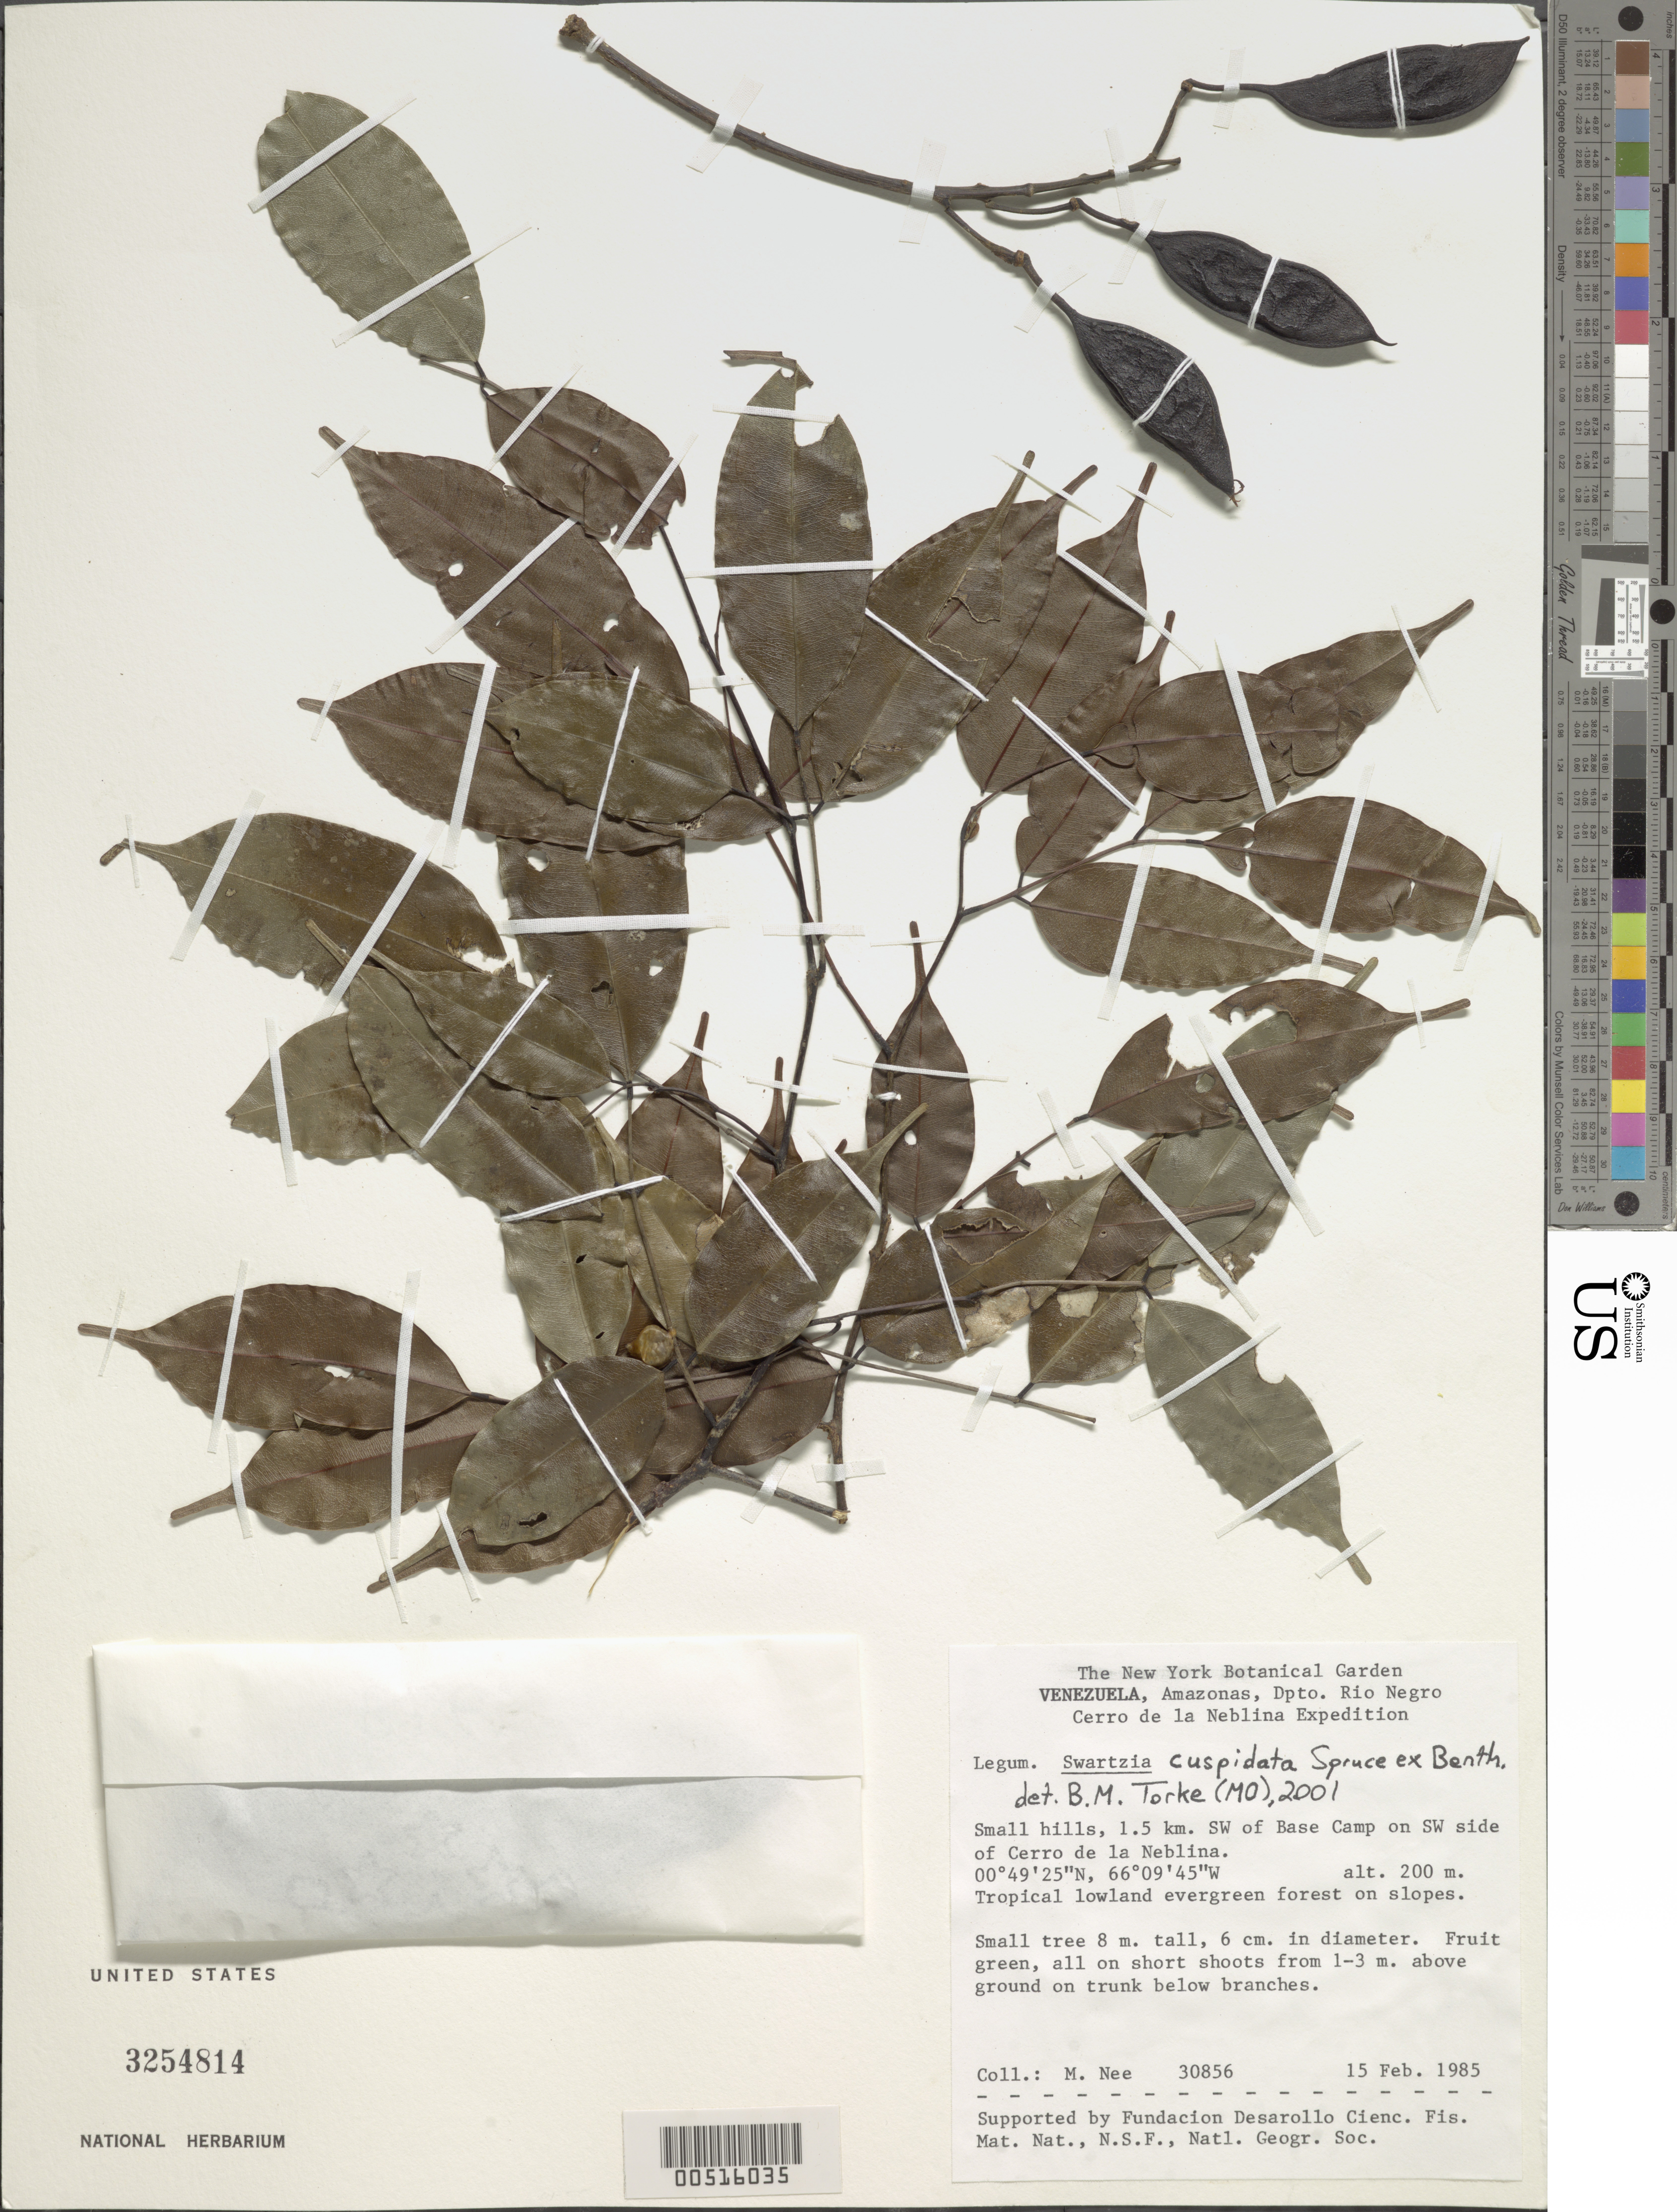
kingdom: Plantae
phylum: Tracheophyta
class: Magnoliopsida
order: Fabales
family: Fabaceae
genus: Swartzia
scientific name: Swartzia cuspidata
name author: Spruce ex Benth.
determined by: Torke, B. M., (MO)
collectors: M. Nee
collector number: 30856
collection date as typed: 15 Feb 1985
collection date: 1985-02-15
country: Venezuela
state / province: Amazonas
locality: Cerro de la neblina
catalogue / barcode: US 3254814